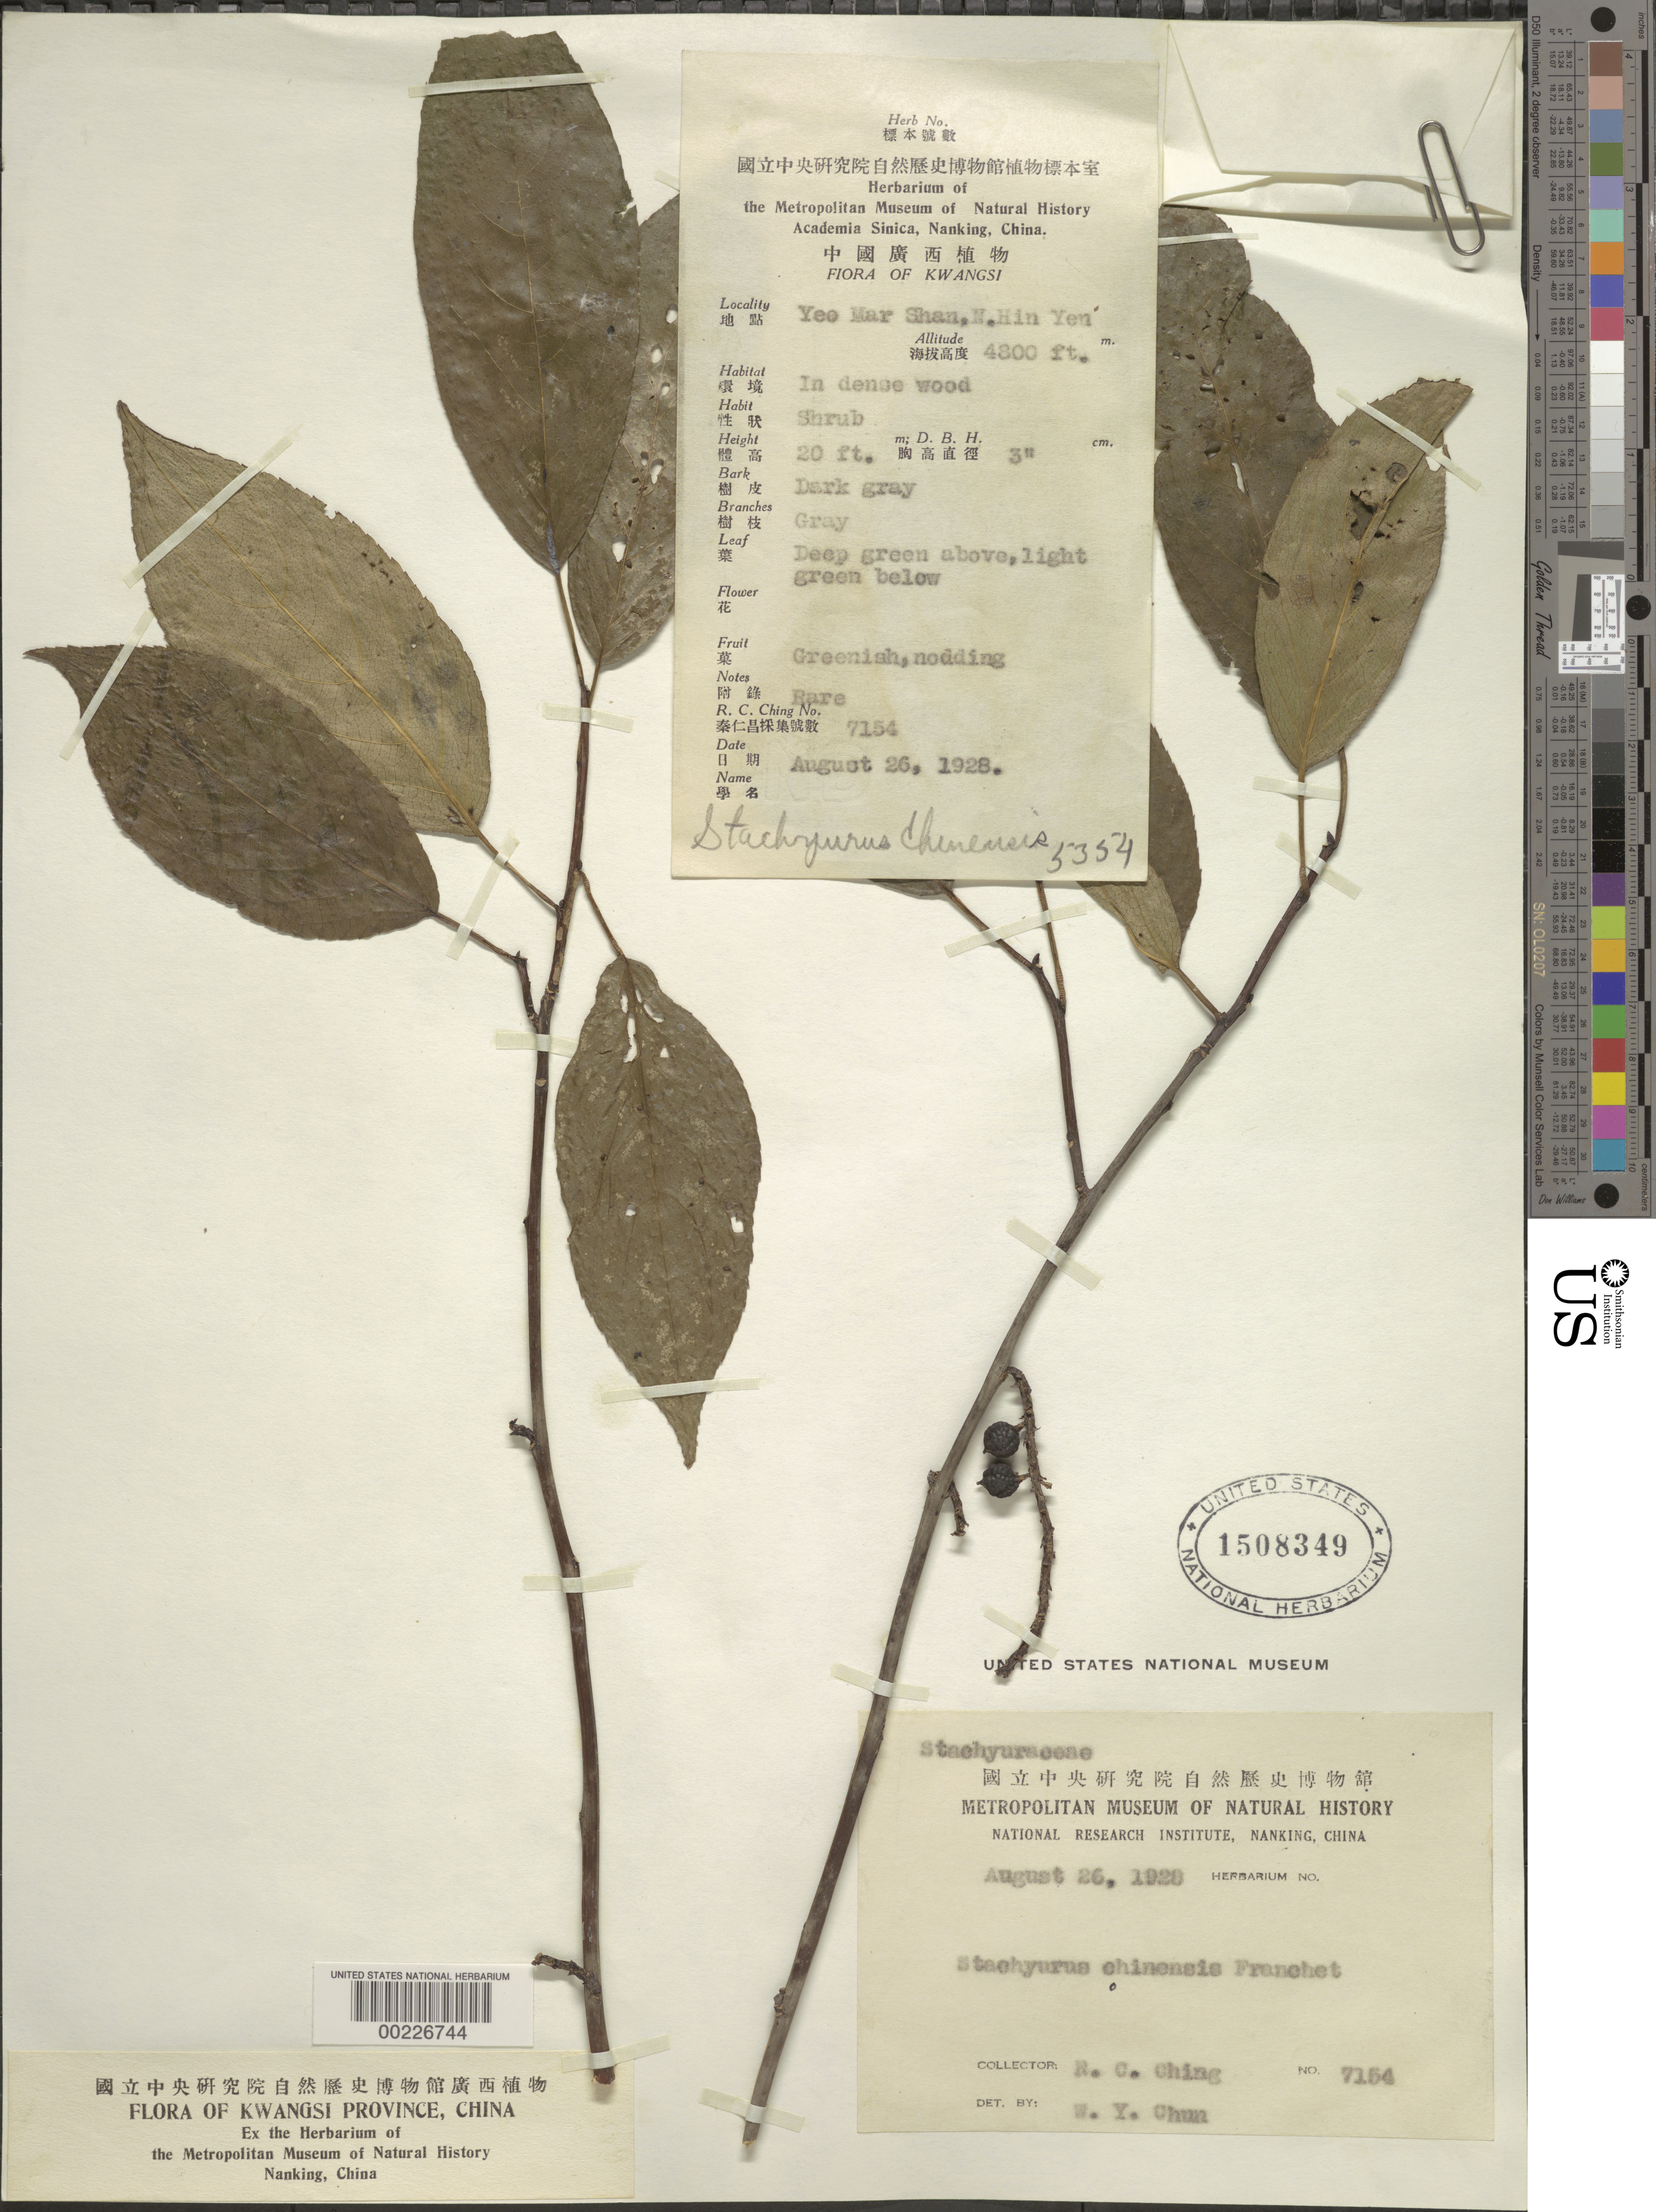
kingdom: Plantae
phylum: Tracheophyta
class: Magnoliopsida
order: Crossosomatales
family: Stachyuraceae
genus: Stachyurus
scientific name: Stachyurus chinensis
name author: Franch.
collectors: R. C. Ching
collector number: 7154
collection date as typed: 26 Aug 1928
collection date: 1928-08-26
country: China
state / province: Guangxi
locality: Yeo mar shan, n. hin yen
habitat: In dense woods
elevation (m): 1463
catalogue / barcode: US 1508349